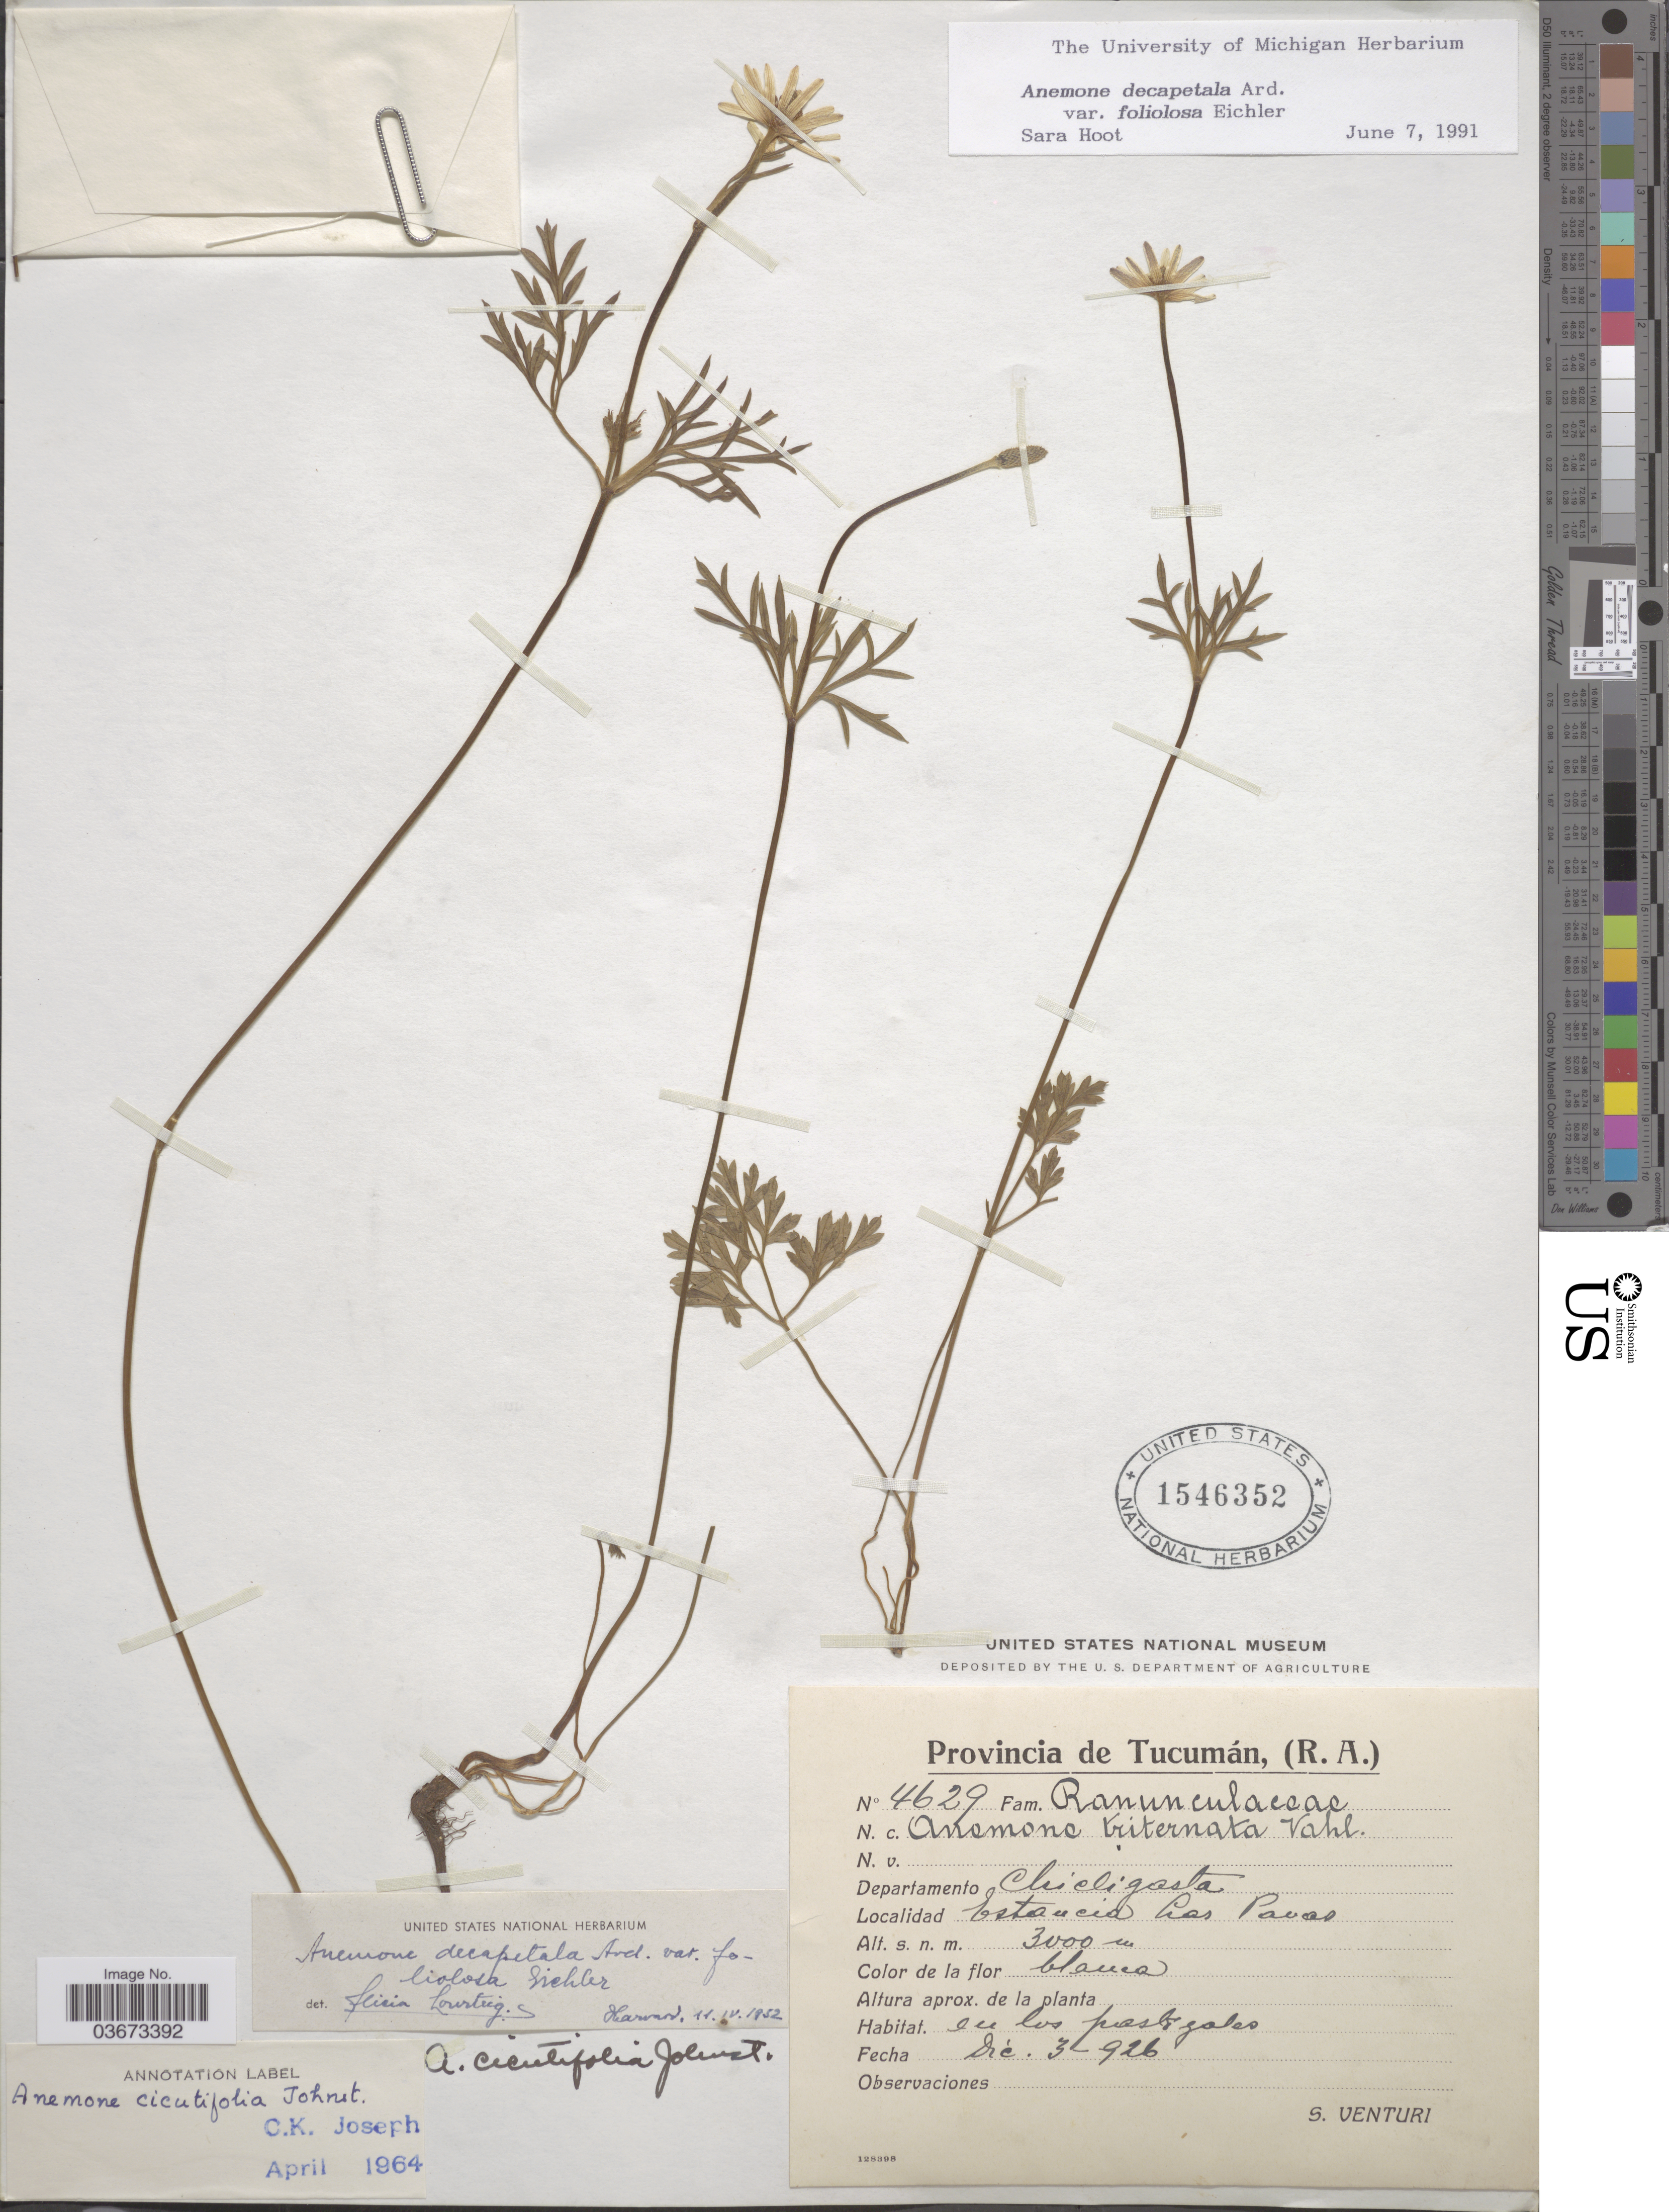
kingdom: Plantae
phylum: Tracheophyta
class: Magnoliopsida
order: Ranunculales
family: Ranunculaceae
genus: Anemone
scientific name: Anemone cicutifolia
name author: I.M. Johnst.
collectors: S. Venturi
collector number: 4629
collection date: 1926-12-03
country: Argentina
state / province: Tucuman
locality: Departamento Chicligasta. Estancia Las Pavas.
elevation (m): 3000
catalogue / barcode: US 1546352